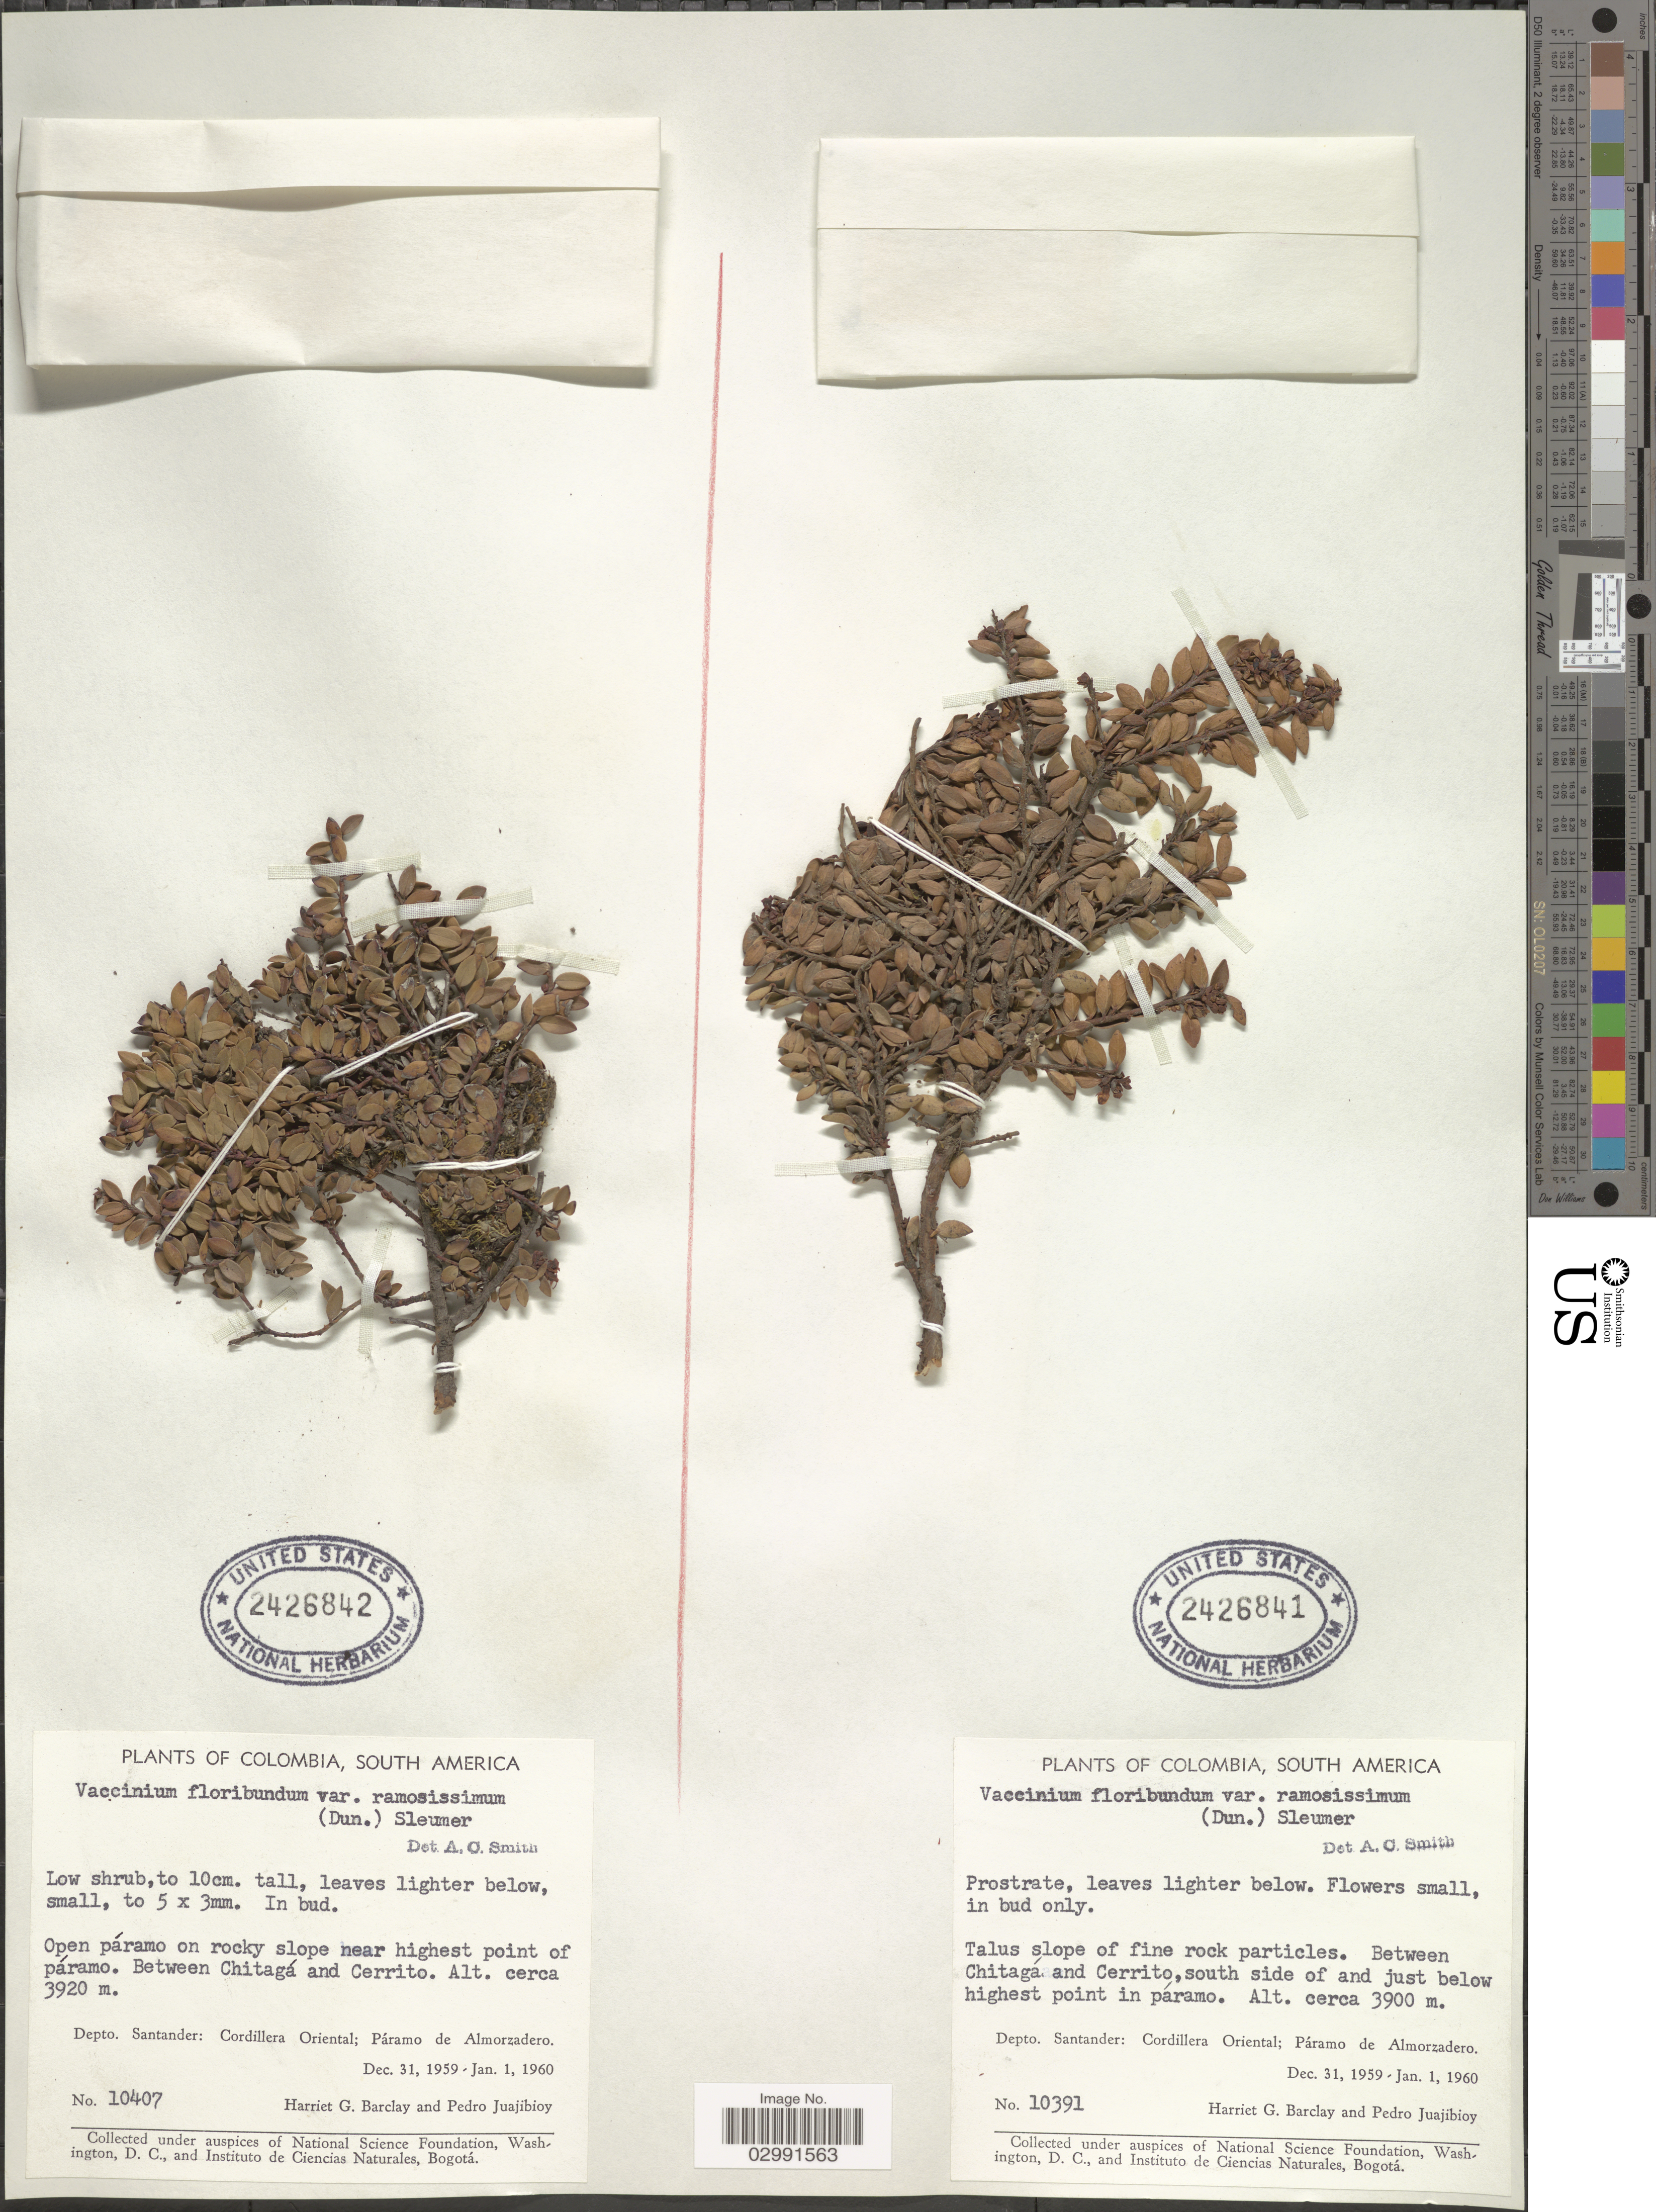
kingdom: Plantae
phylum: Tracheophyta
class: Magnoliopsida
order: Ericales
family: Ericaceae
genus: Vaccinium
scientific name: Vaccinium floribundum var. ramosissimum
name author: Kunth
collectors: H. G. Barclay & P. Juajibioy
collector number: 10407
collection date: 1959-12-31/1960-01-01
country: Colombia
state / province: Santander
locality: Open páramo on rocky slopes near highest point of páramo. Between Chitagá and Cerrito. Depto. Santander: Cordillera Oriental; Páramo de Almorzadero.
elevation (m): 3920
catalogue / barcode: US 2426842-2